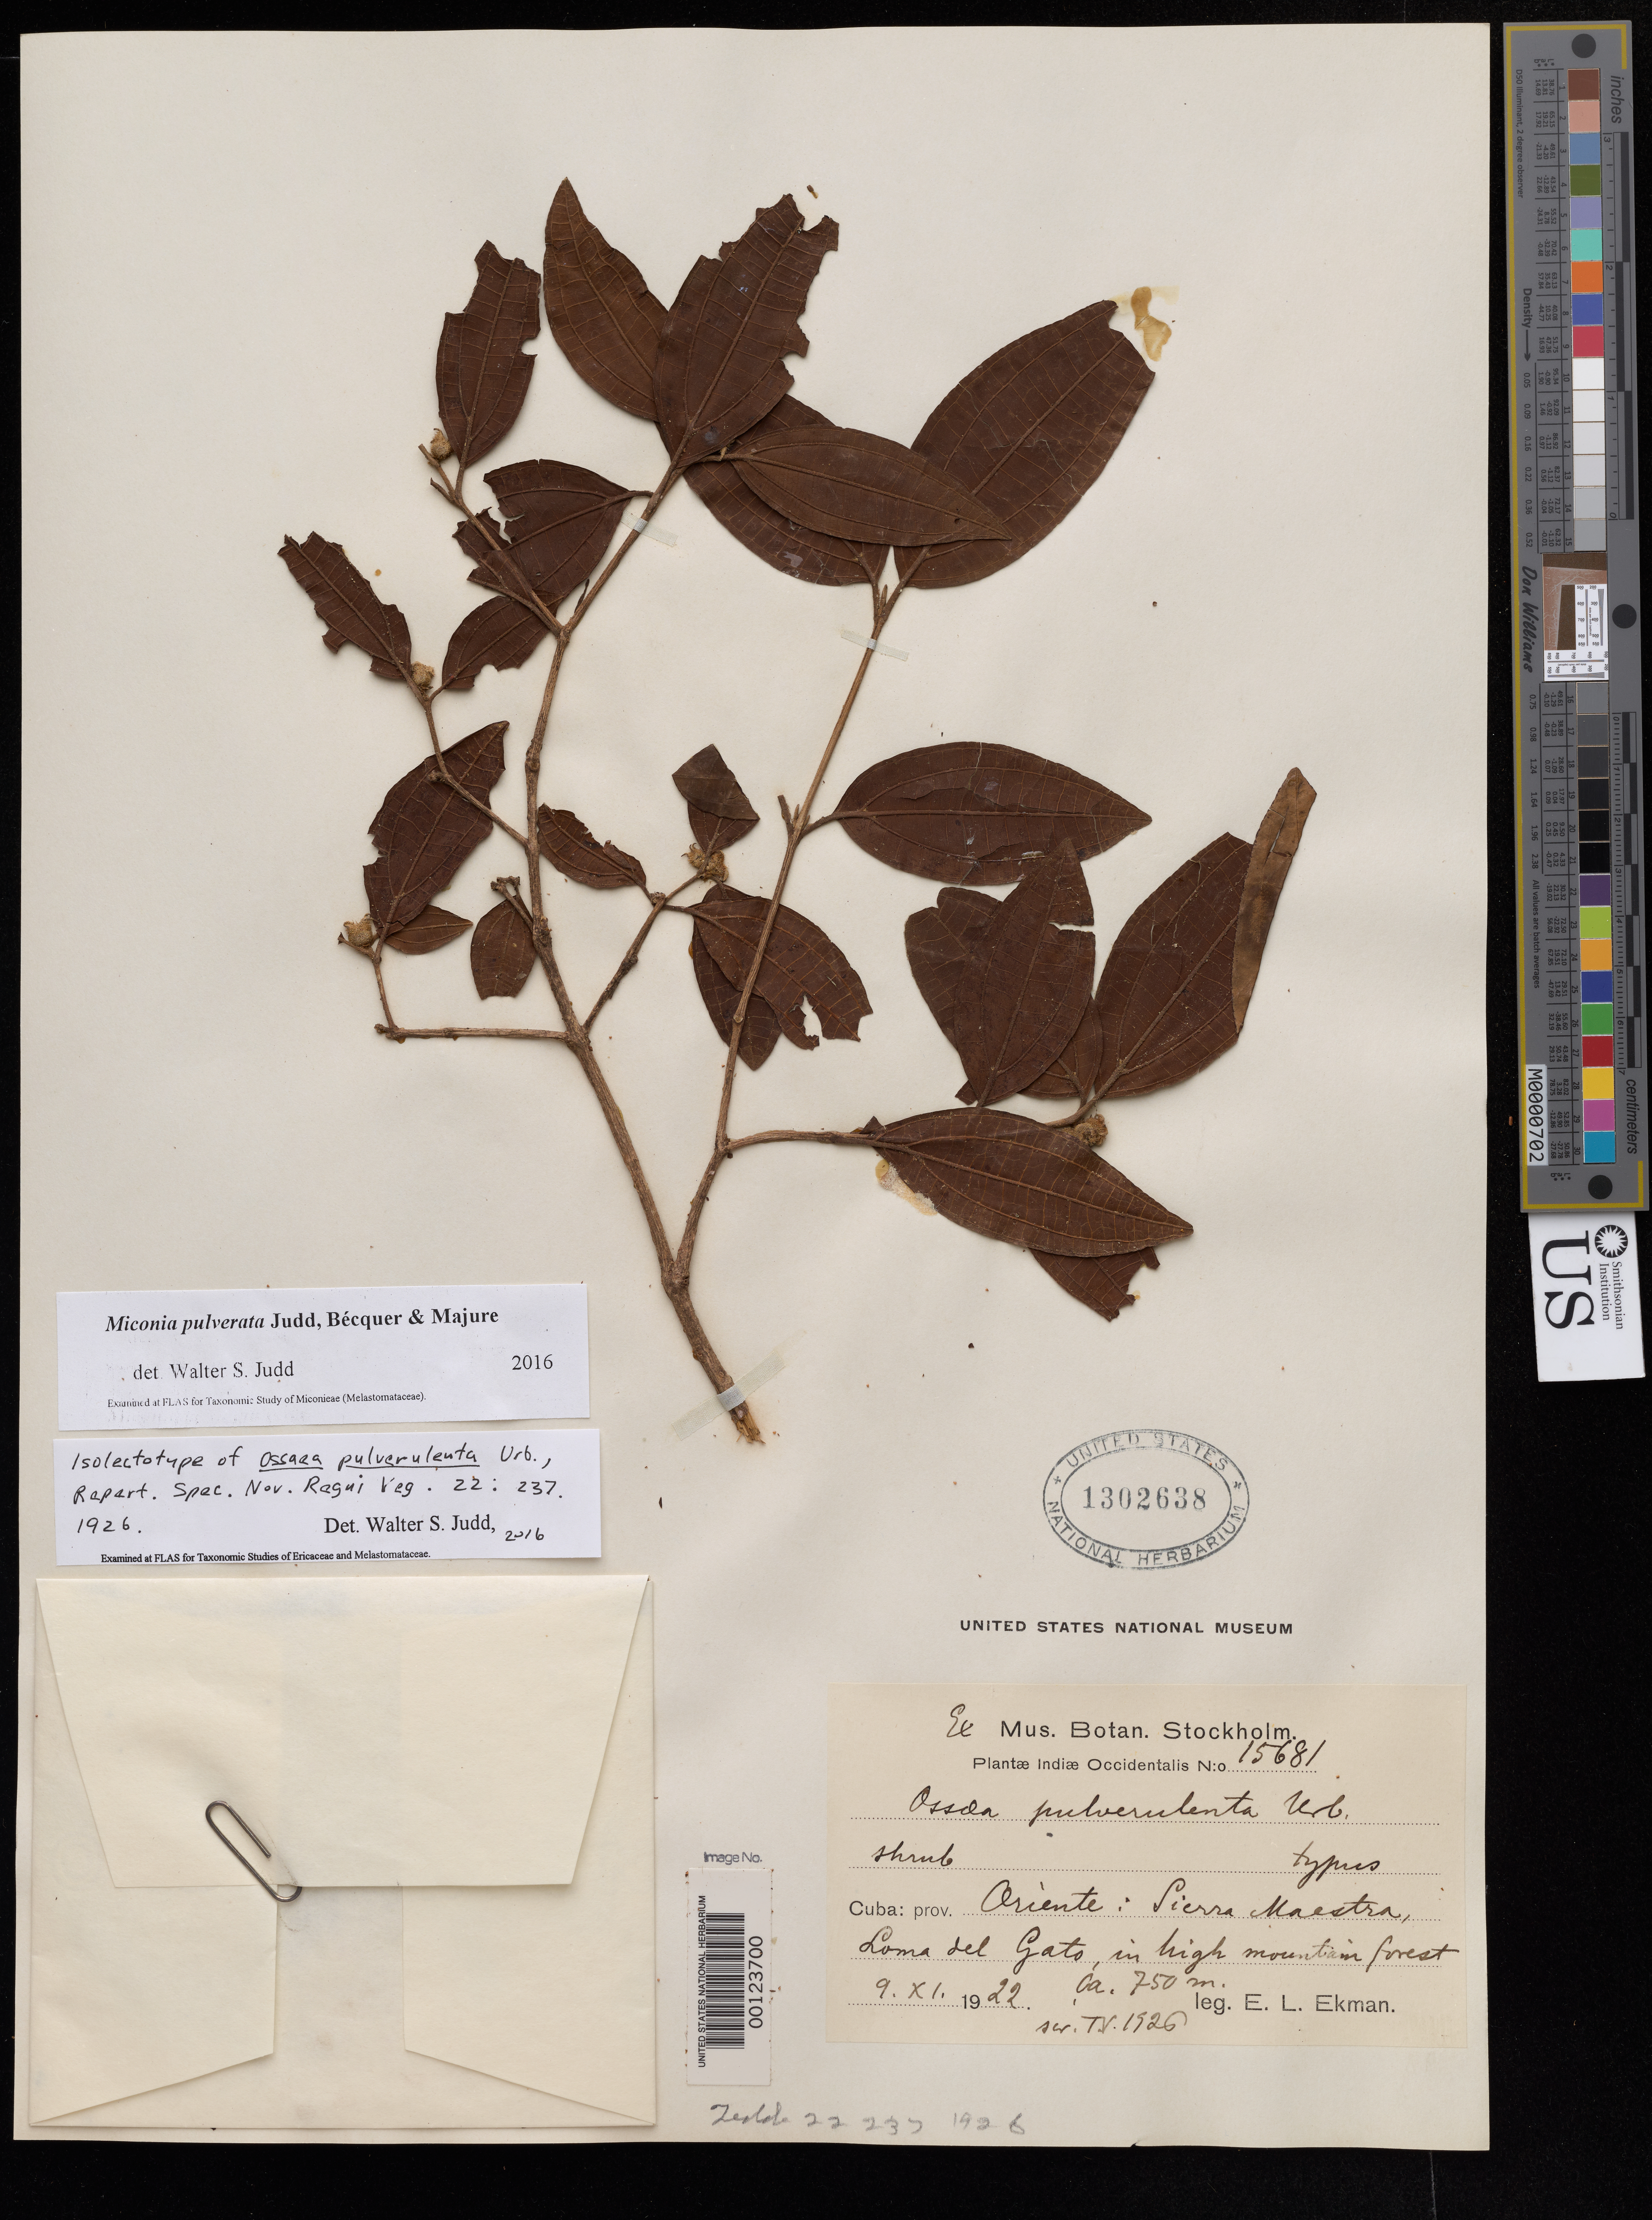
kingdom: Plantae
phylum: Tracheophyta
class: Magnoliopsida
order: Myrtales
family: Melastomataceae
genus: Ossaea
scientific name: Ossaea pulverulenta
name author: Urb.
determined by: Judd, Walter S.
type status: Isolectotype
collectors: E. L. Ekman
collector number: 15681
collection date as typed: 09 Nov 1922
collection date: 1922-11-09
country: Cuba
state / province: Oriente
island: Greater Antilles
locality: Sierra Maestra, Loma del Gato.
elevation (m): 750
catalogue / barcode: US 1302638